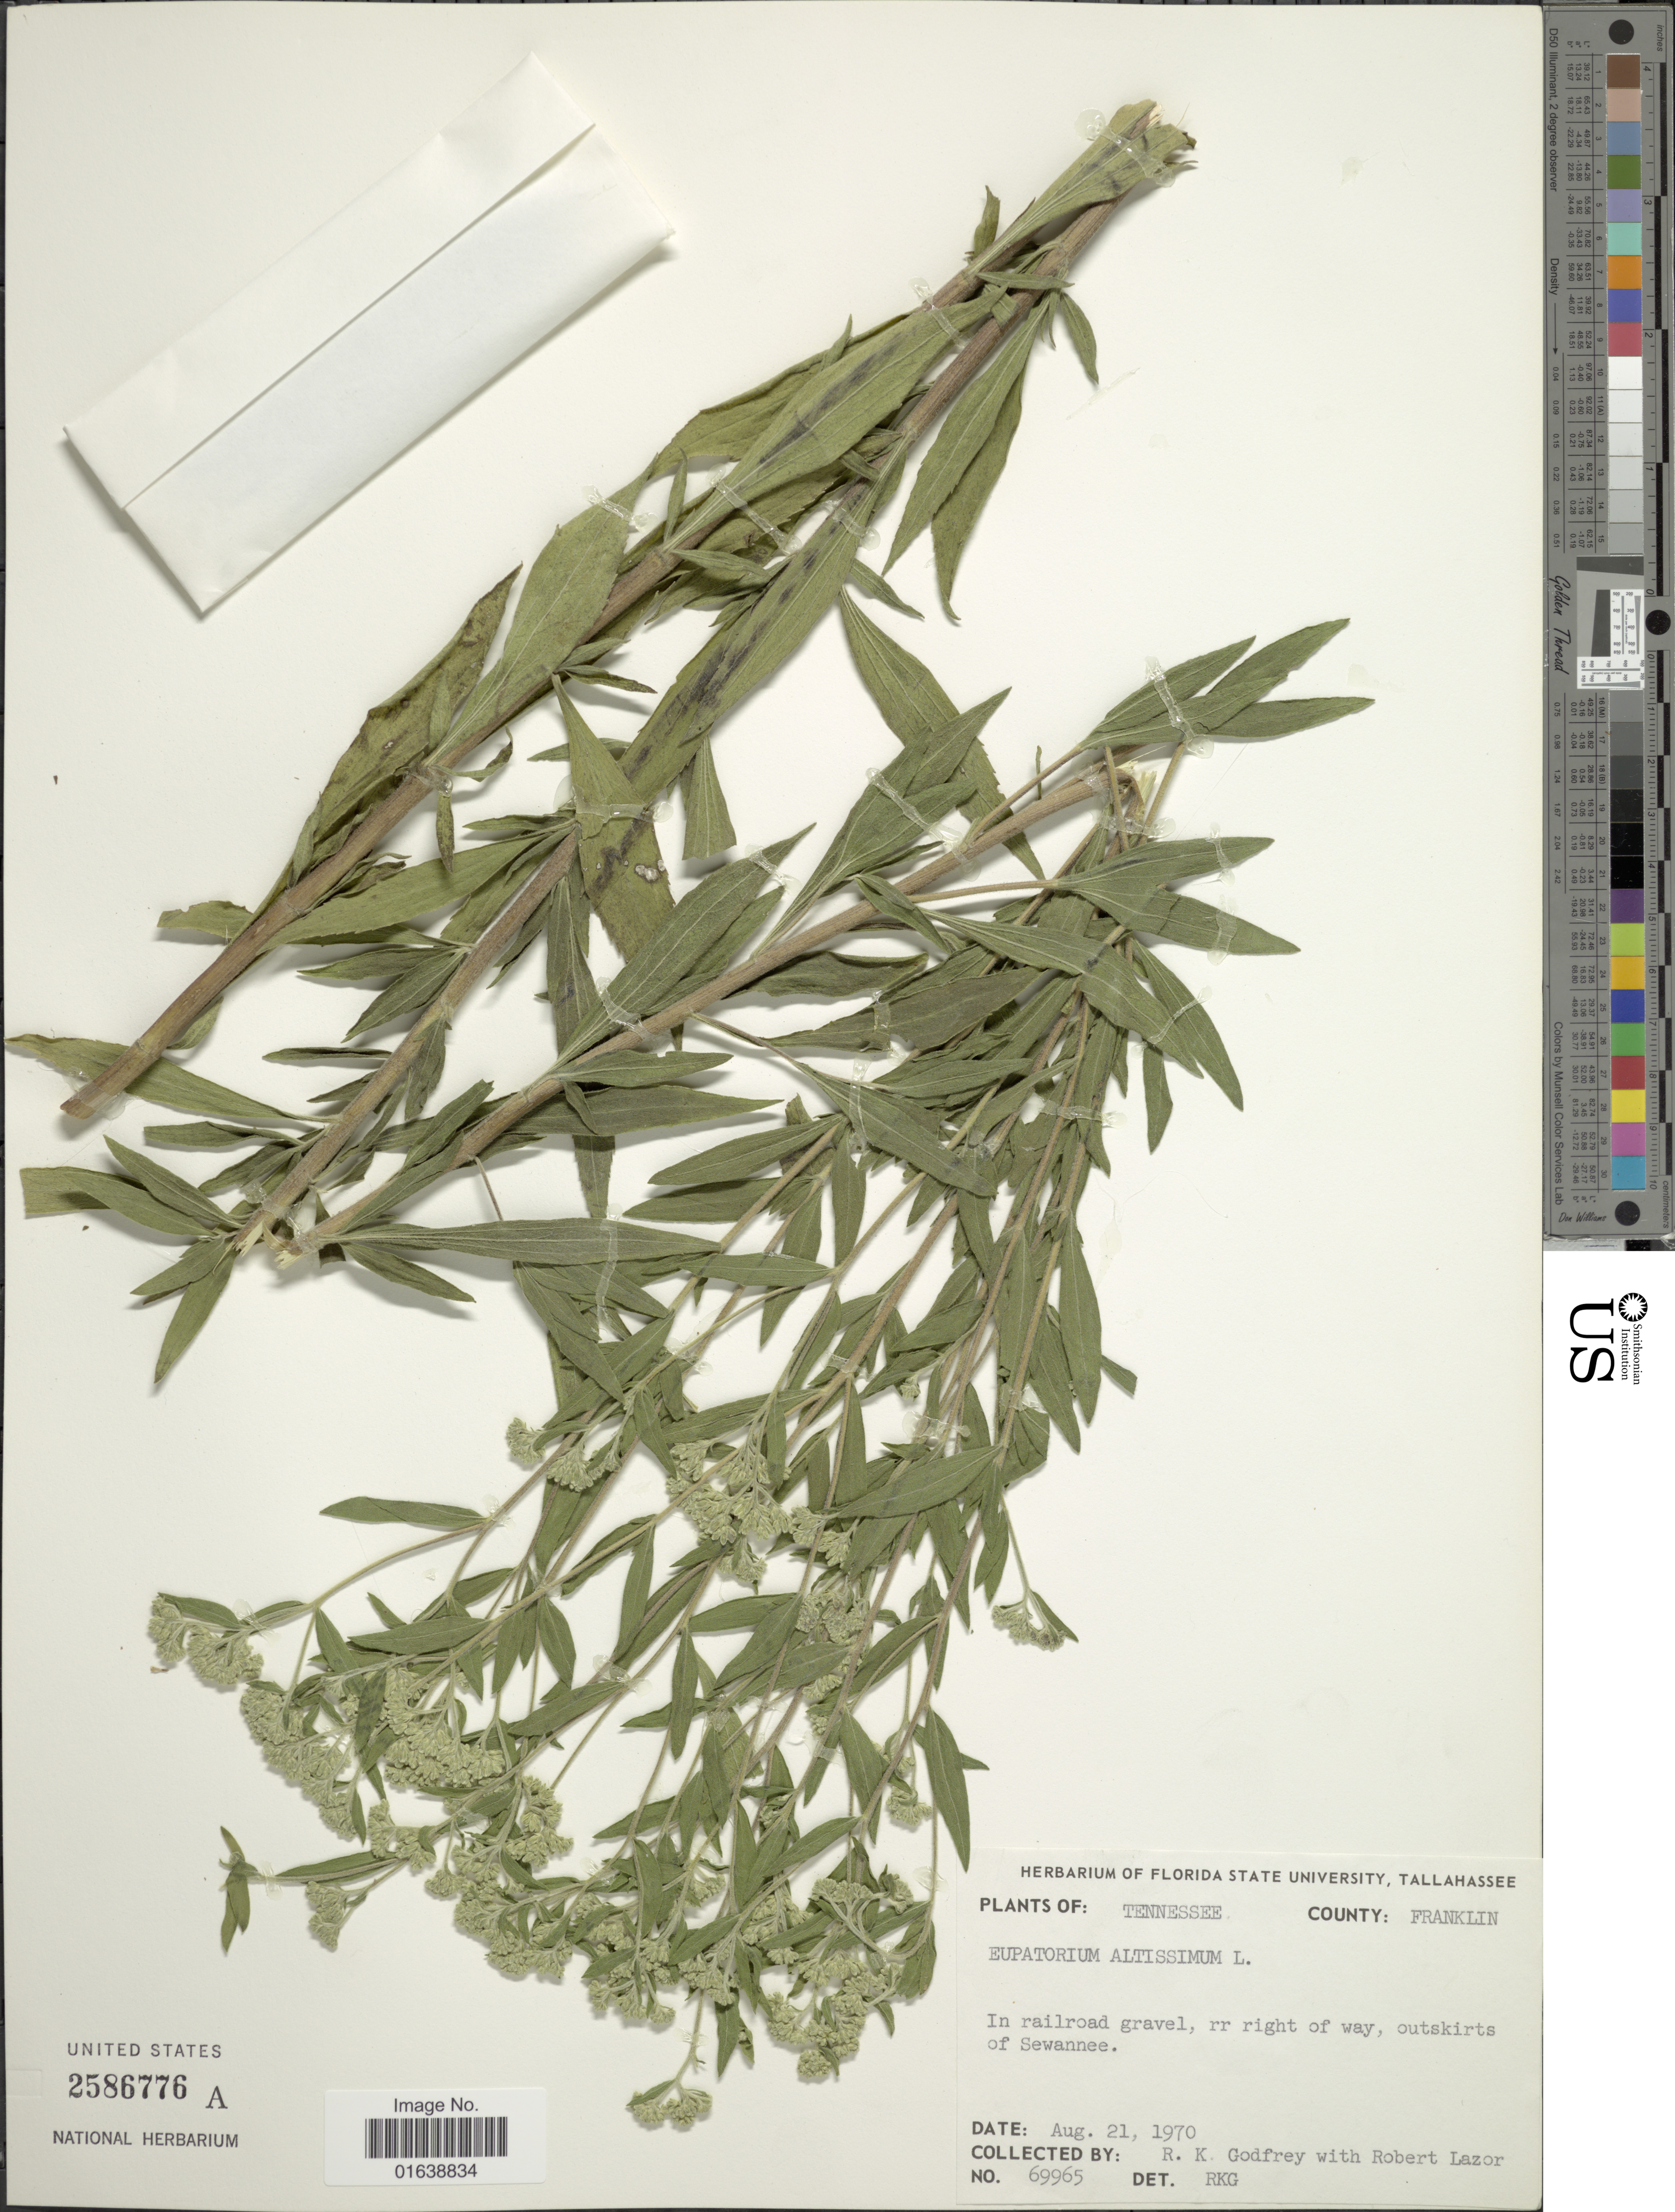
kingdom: Plantae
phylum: Tracheophyta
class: Magnoliopsida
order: Asterales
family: Asteraceae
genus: Eupatorium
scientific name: Eupatorium altissimum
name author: L.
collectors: R. K. Godfrey & R. L. Lazor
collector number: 69965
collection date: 1970-08-21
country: United States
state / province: Tennessee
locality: County: Franklin. In railroad gravel, rr right of way, outskirts of Sewannee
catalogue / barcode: US 2586776A